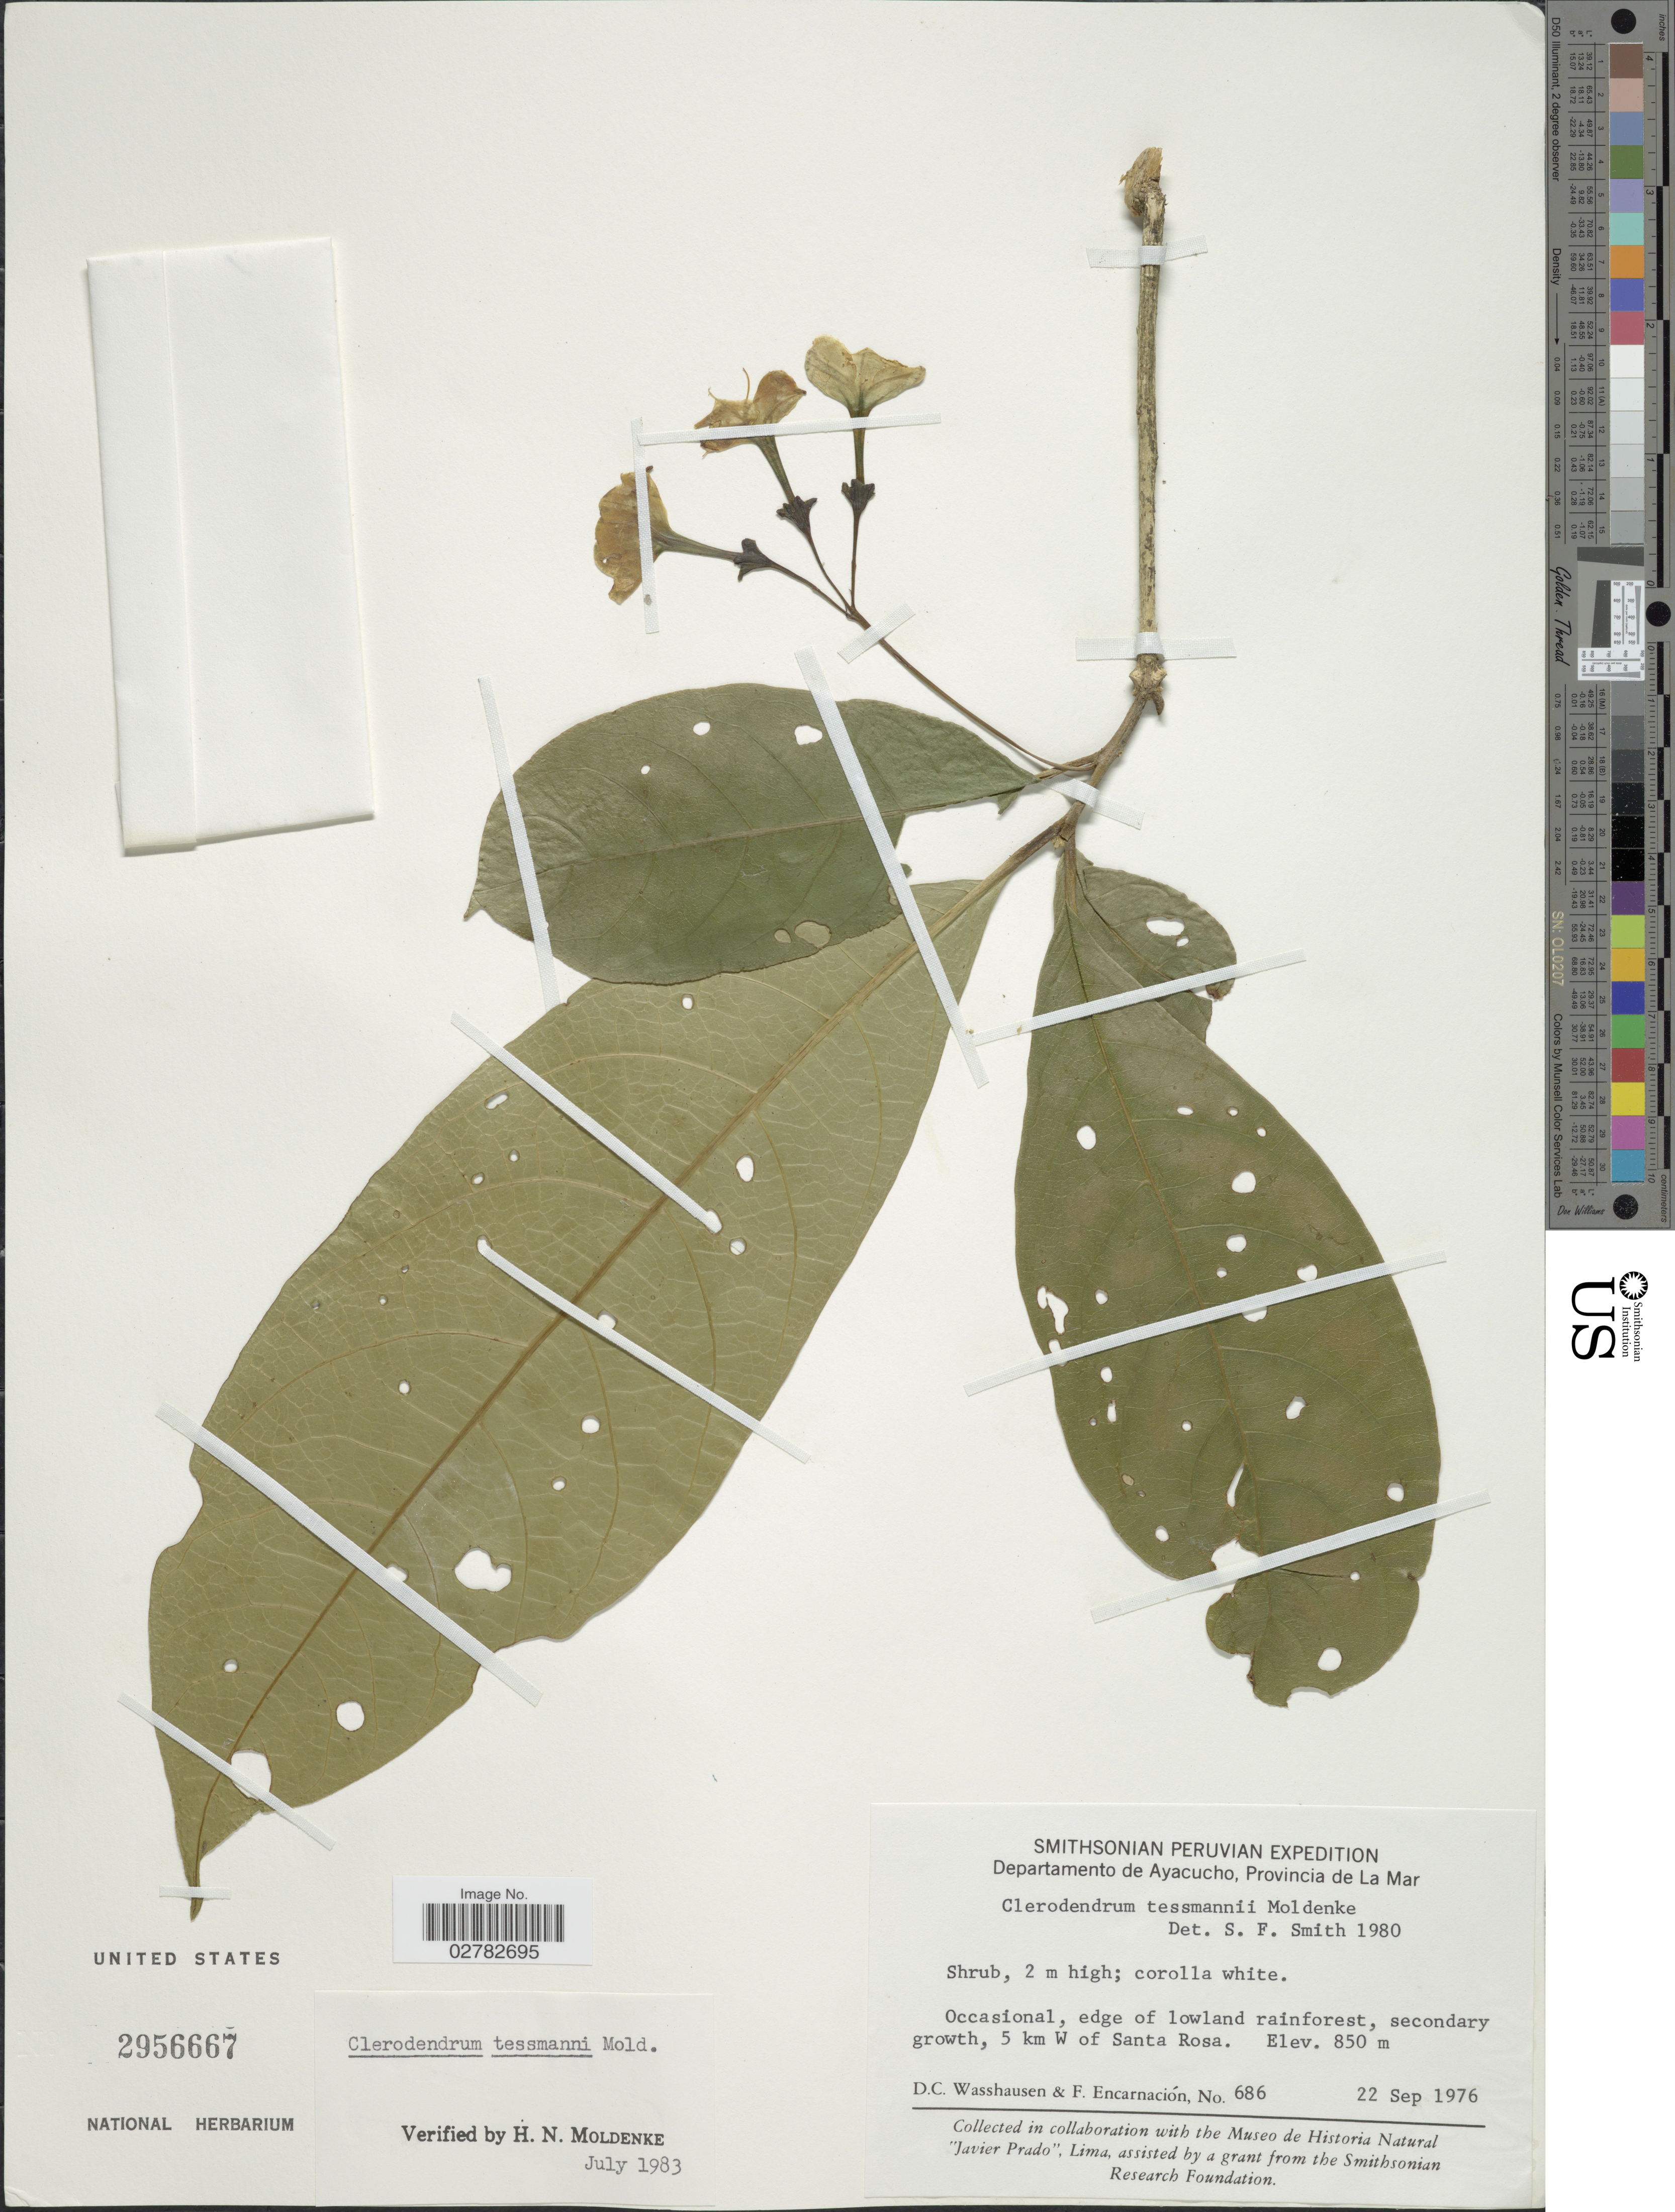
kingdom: Plantae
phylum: Tracheophyta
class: Magnoliopsida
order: Lamiales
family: Lamiaceae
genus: Clerodendrum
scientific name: Clerodendrum tessmannii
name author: Moldenke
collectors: D. C. Wasshausen & F. Encarnación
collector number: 686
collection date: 1976-09-22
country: Peru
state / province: Ayacucho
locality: Departamento de Ayacucho, Provincia de La Mar, 5 km W of Santa Rosa.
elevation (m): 850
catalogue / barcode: US 2956667